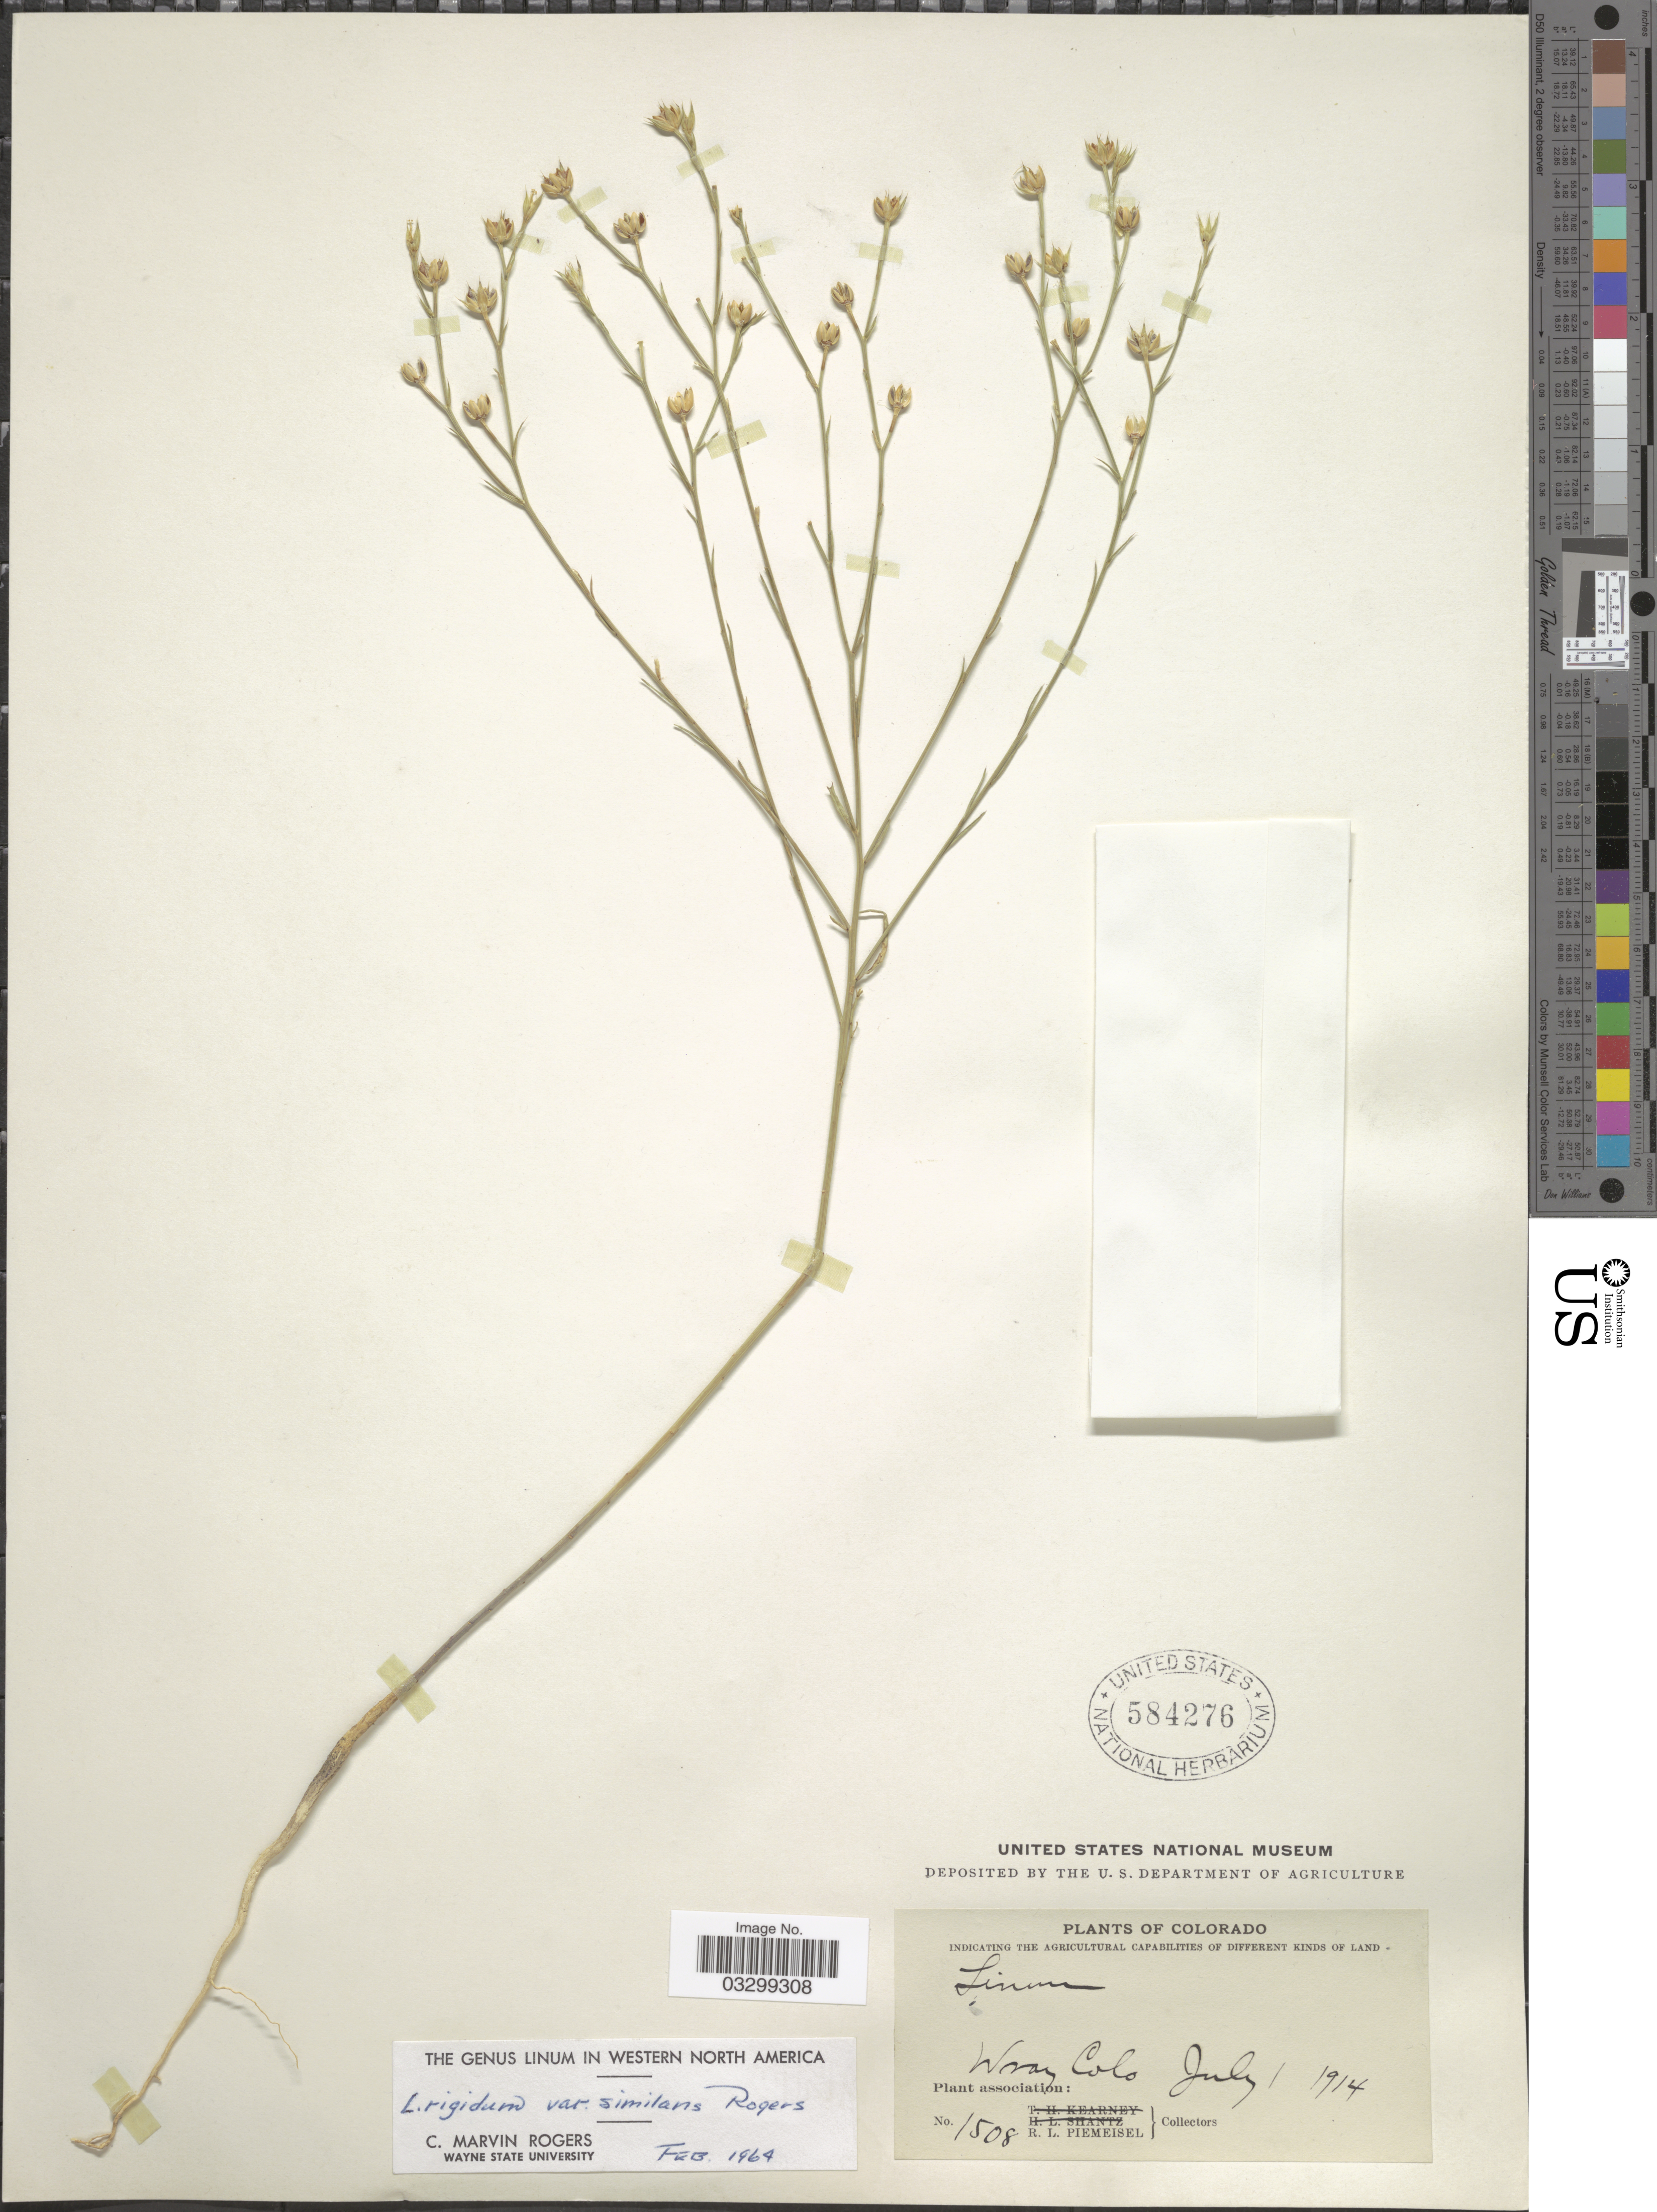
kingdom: Plantae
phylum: Tracheophyta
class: Magnoliopsida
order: Malpighiales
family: Linaceae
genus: Linum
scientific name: Linum rigidum var. simulans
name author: C.M. Rogers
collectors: R. L. Piemeisel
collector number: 1508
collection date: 1914-07-01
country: United States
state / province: Colorado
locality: Wray Colo.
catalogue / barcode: US 574276